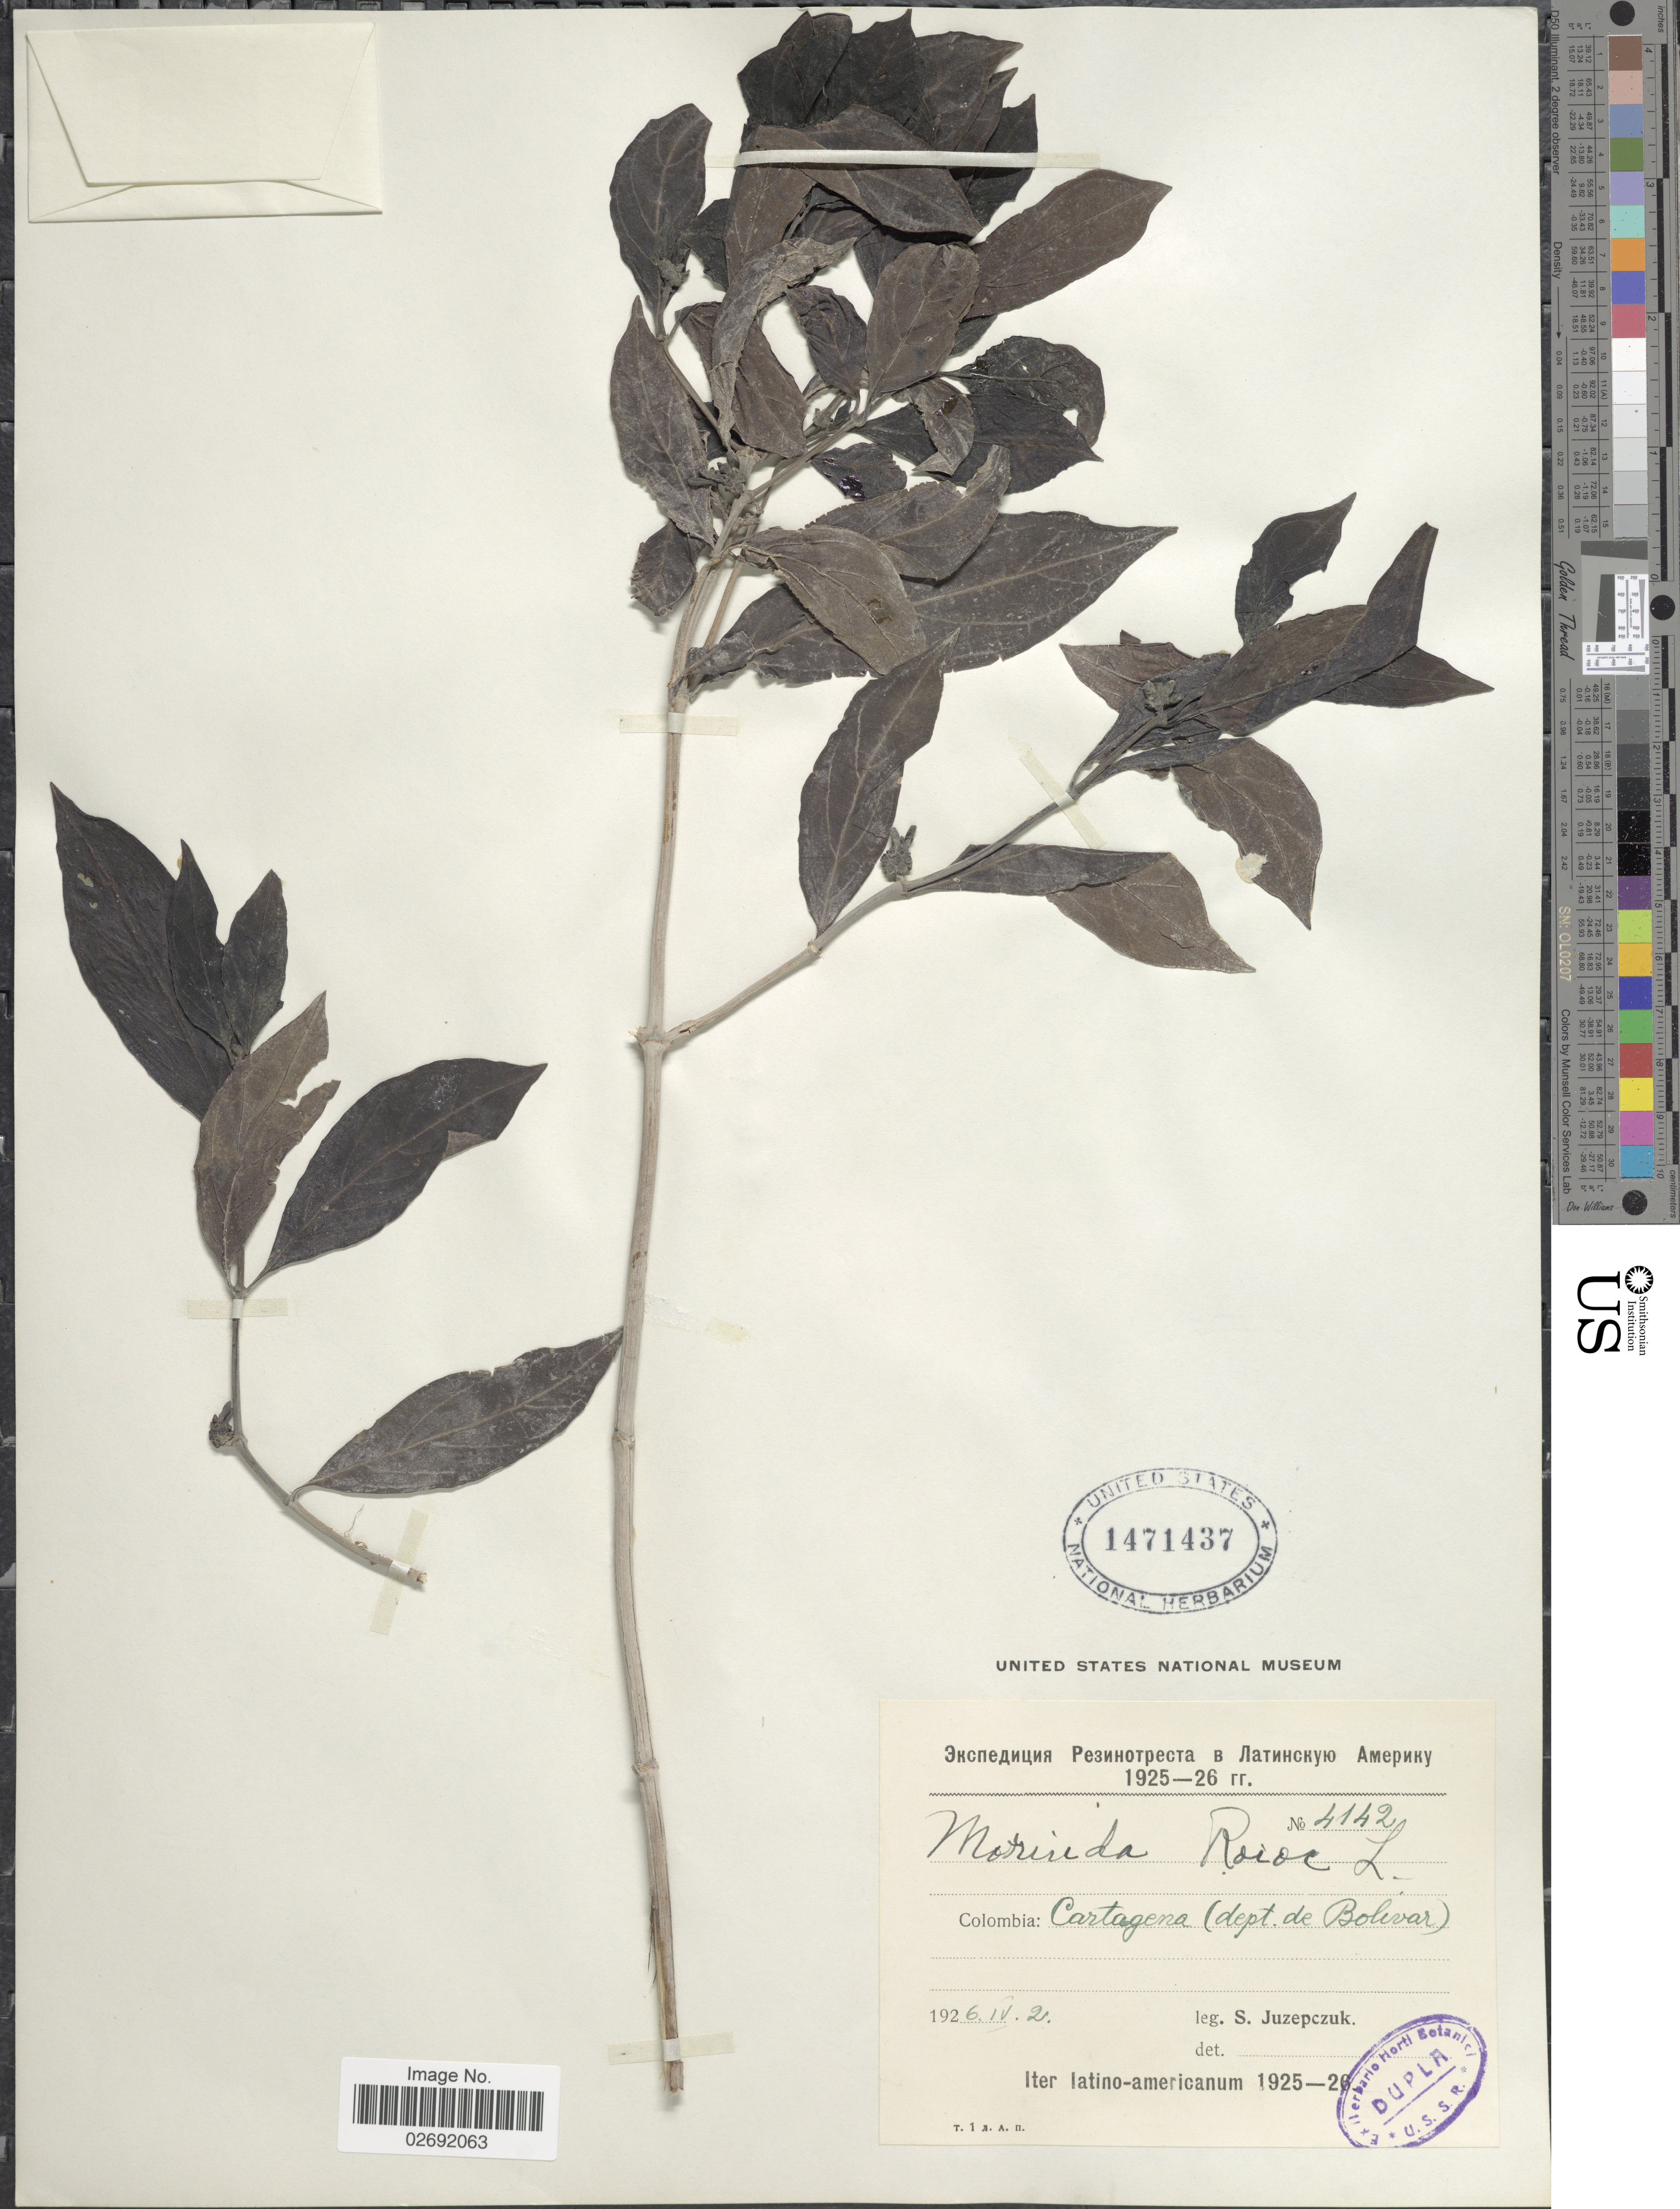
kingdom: Plantae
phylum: Tracheophyta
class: Magnoliopsida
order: Gentianales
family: Rubiaceae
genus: Morinda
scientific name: Morinda royoc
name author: L.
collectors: S. V. Juzepczuk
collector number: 4142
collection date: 1926-04-02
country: Colombia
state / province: Bolívar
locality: Cartagena (dept. de Bolivar)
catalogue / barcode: US 1471437